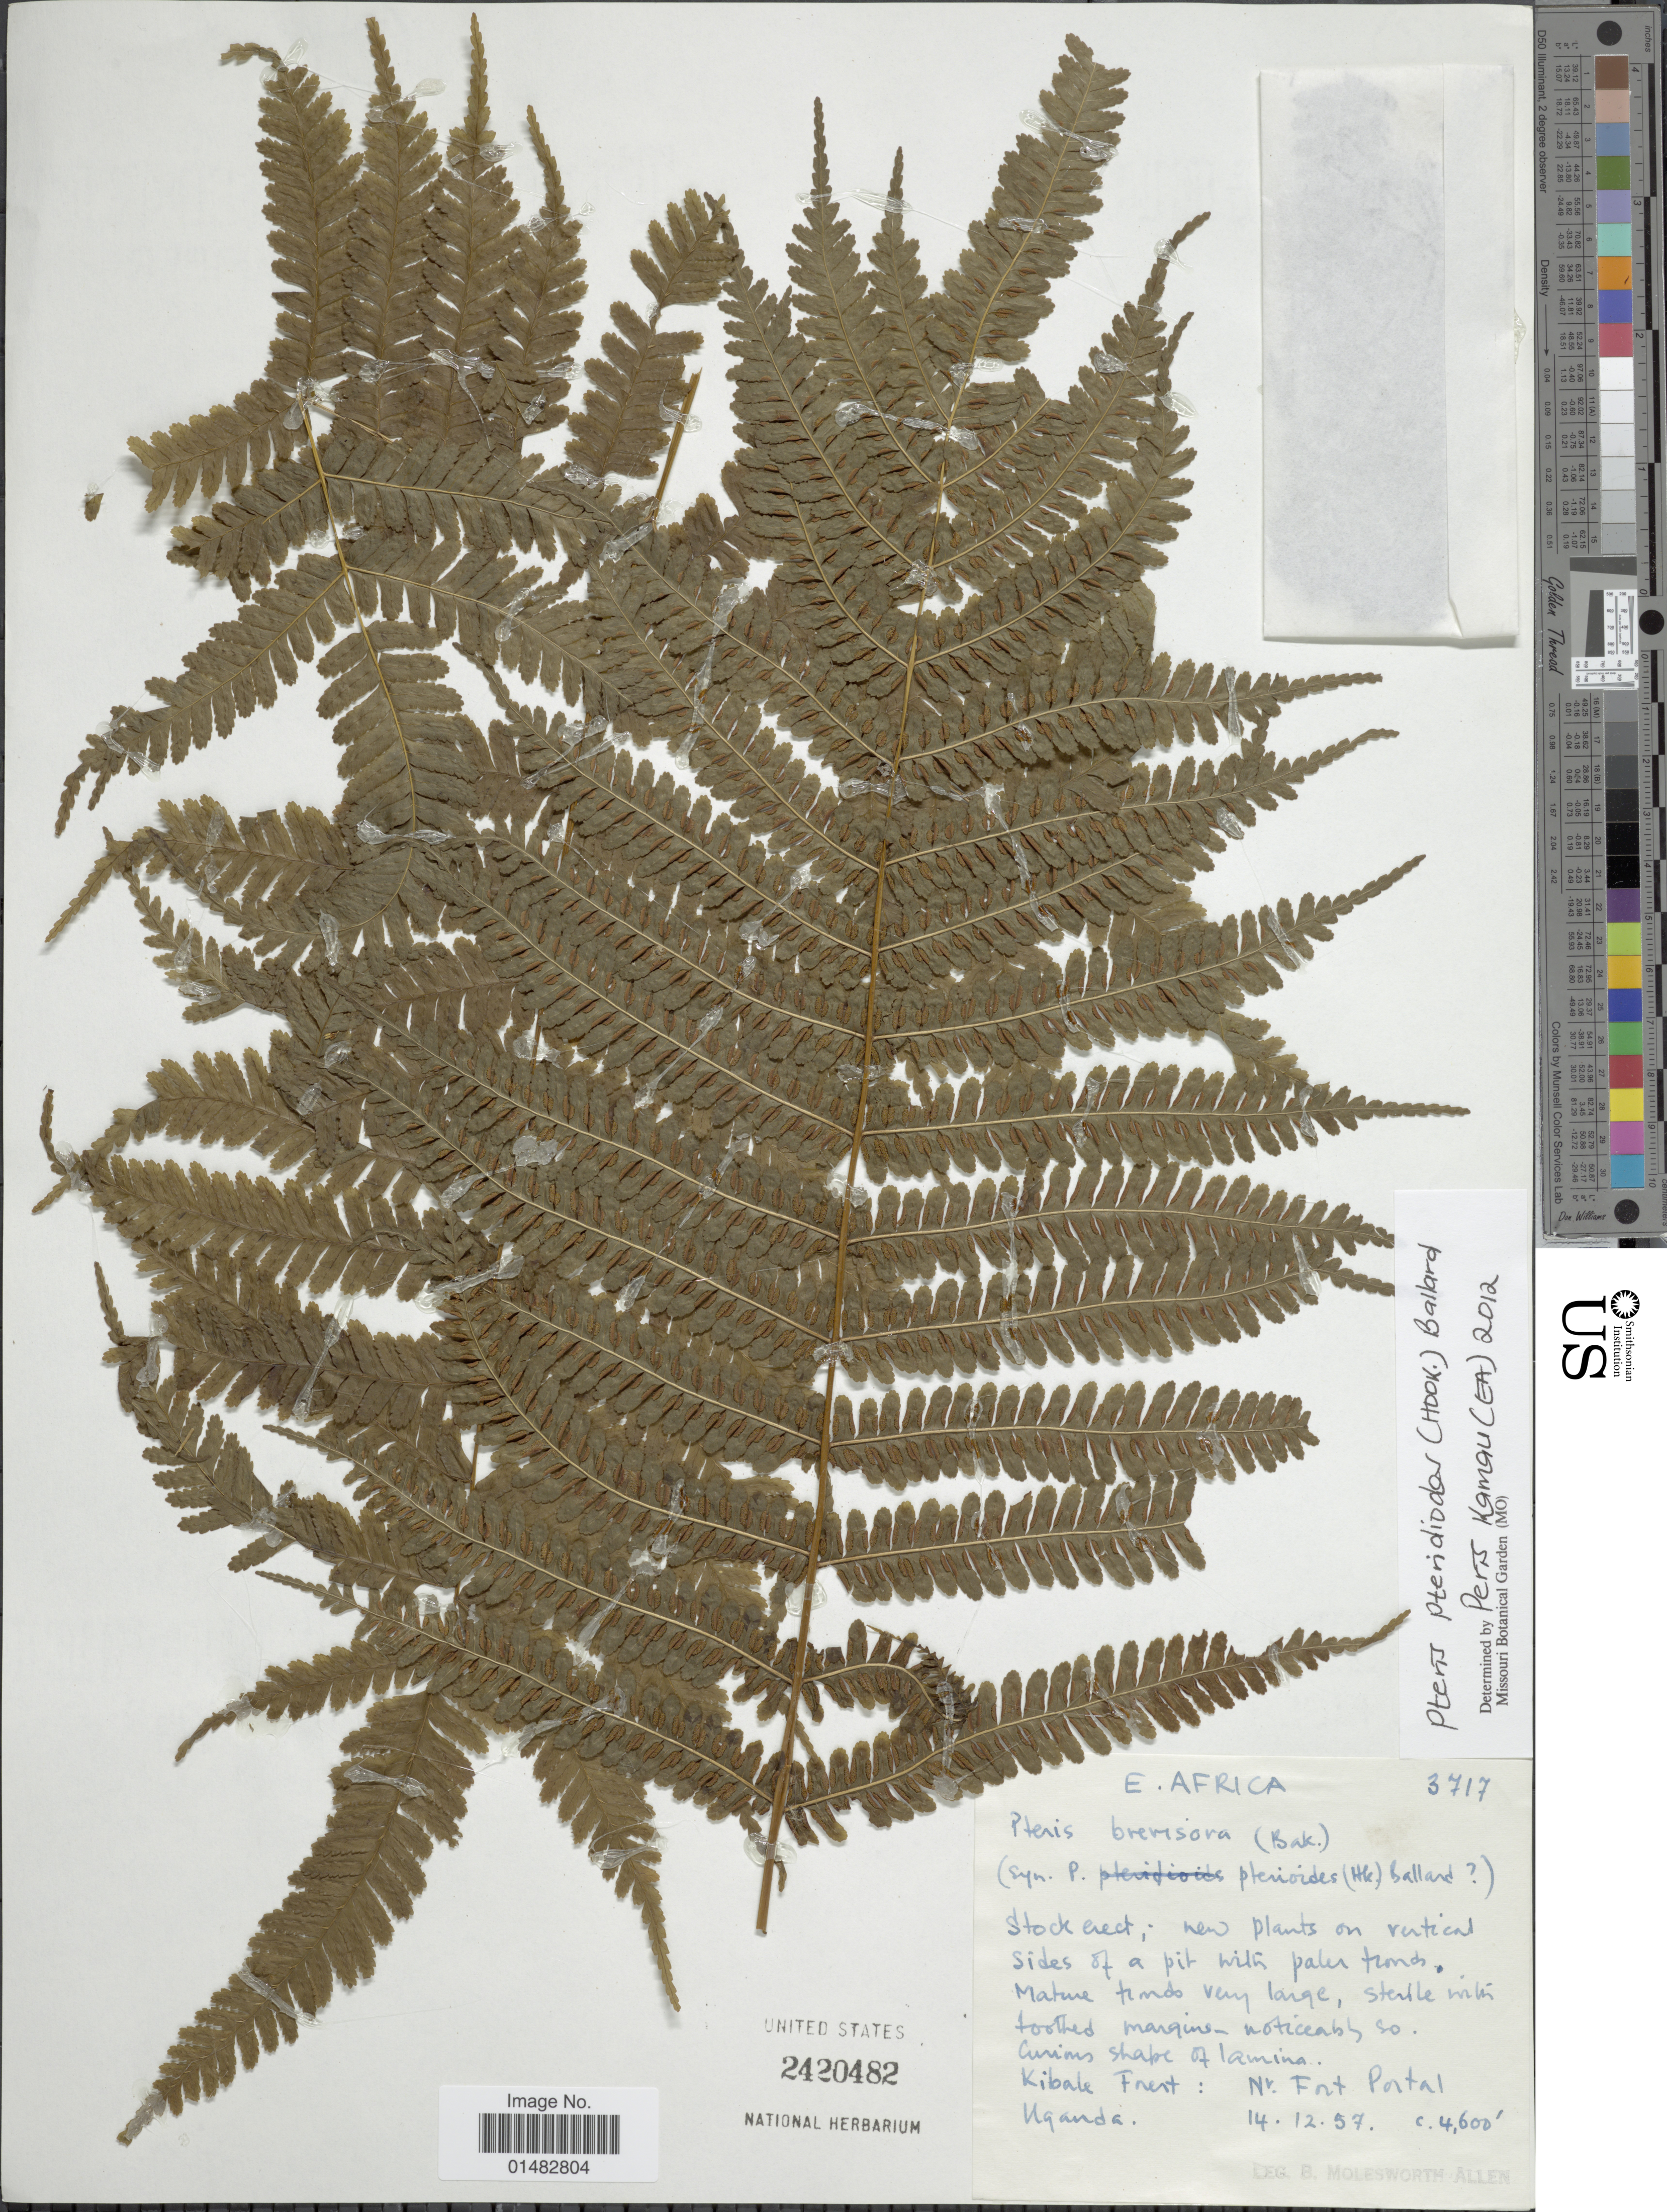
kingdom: Plantae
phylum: Tracheophyta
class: Polypodiopsida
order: Polypodiales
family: Pteridaceae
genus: Pteris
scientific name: Pteris pteridioides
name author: (Hook.) Ballard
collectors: B. E. G. Molesworth-Allen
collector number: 3717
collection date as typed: Transcribed d/m/y: 14/12/57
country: Uganda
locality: E. Africa, Kibale Forest: Nr Fort Portal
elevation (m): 1402